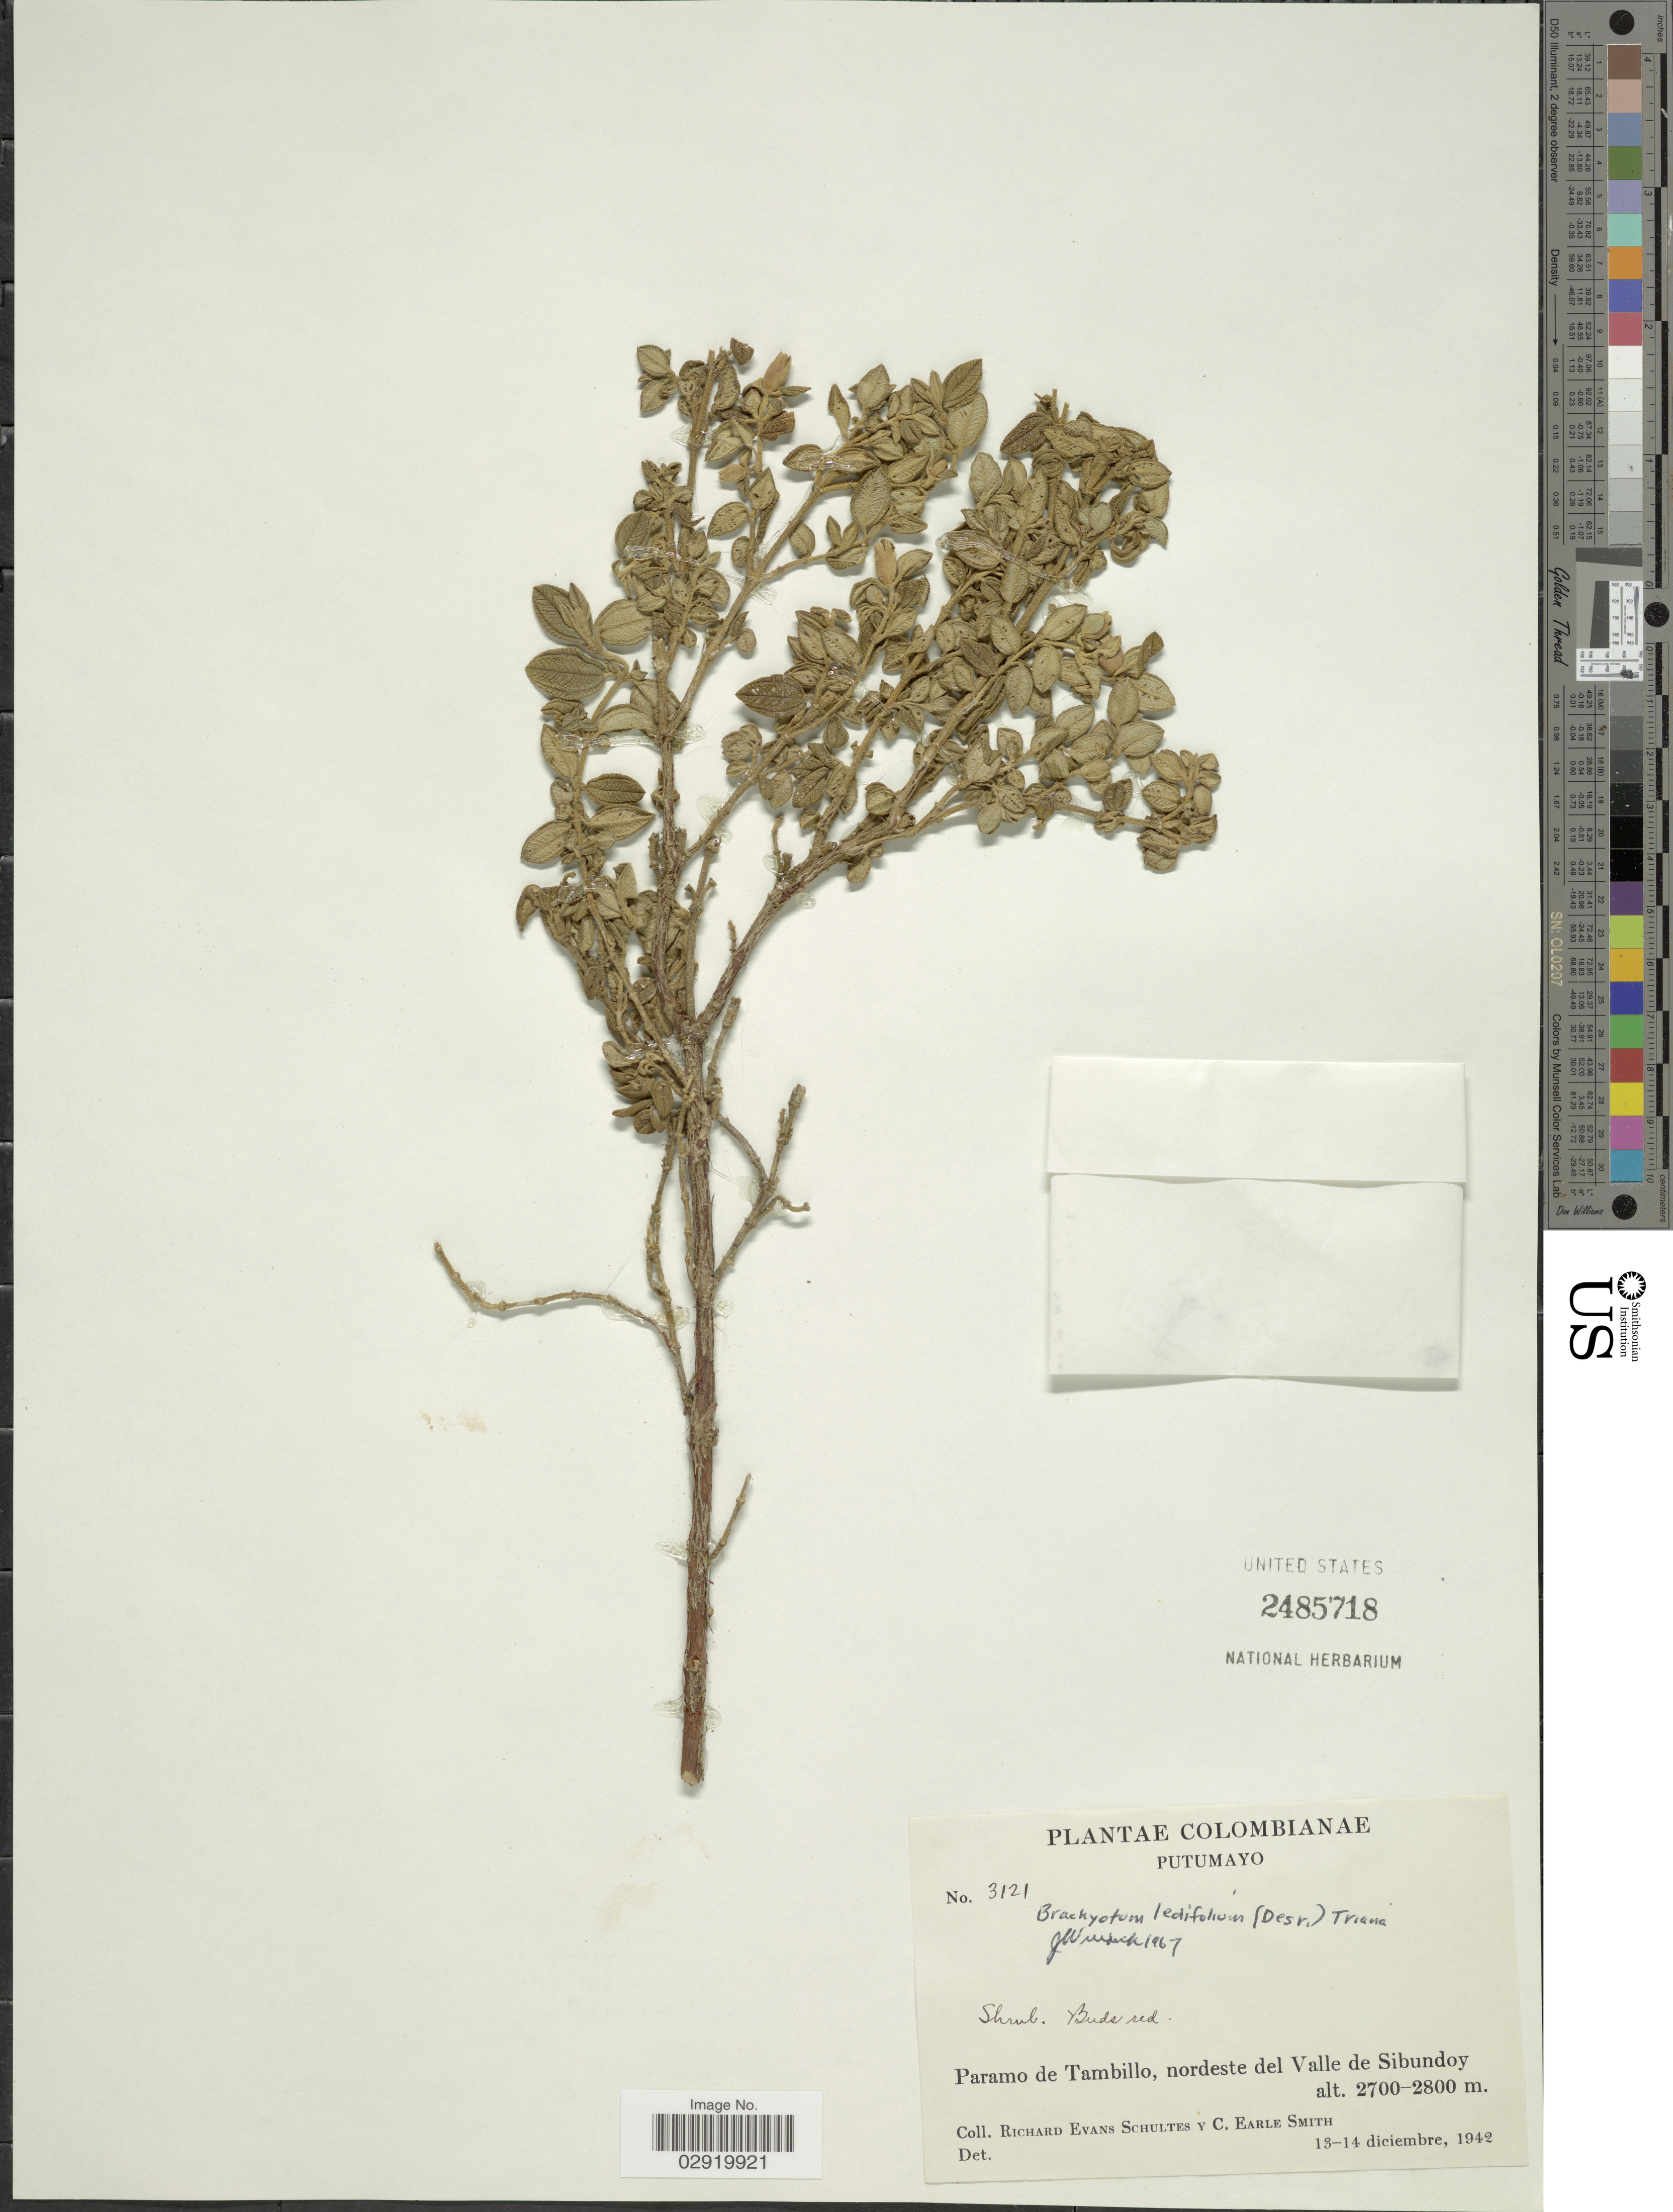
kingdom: Plantae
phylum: Tracheophyta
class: Magnoliopsida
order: Myrtales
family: Melastomataceae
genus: Brachyotum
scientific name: Brachyotum ledifolium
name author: (Desr.) Triana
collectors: R. E. Schultes & C. E. Smith Jr.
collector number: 3121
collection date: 1942-12-13/1942-12-14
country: Colombia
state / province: Putumayo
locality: Paramo de Tambillo, nordeste del Valle de Sibundoy.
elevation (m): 2700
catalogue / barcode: US 2485718